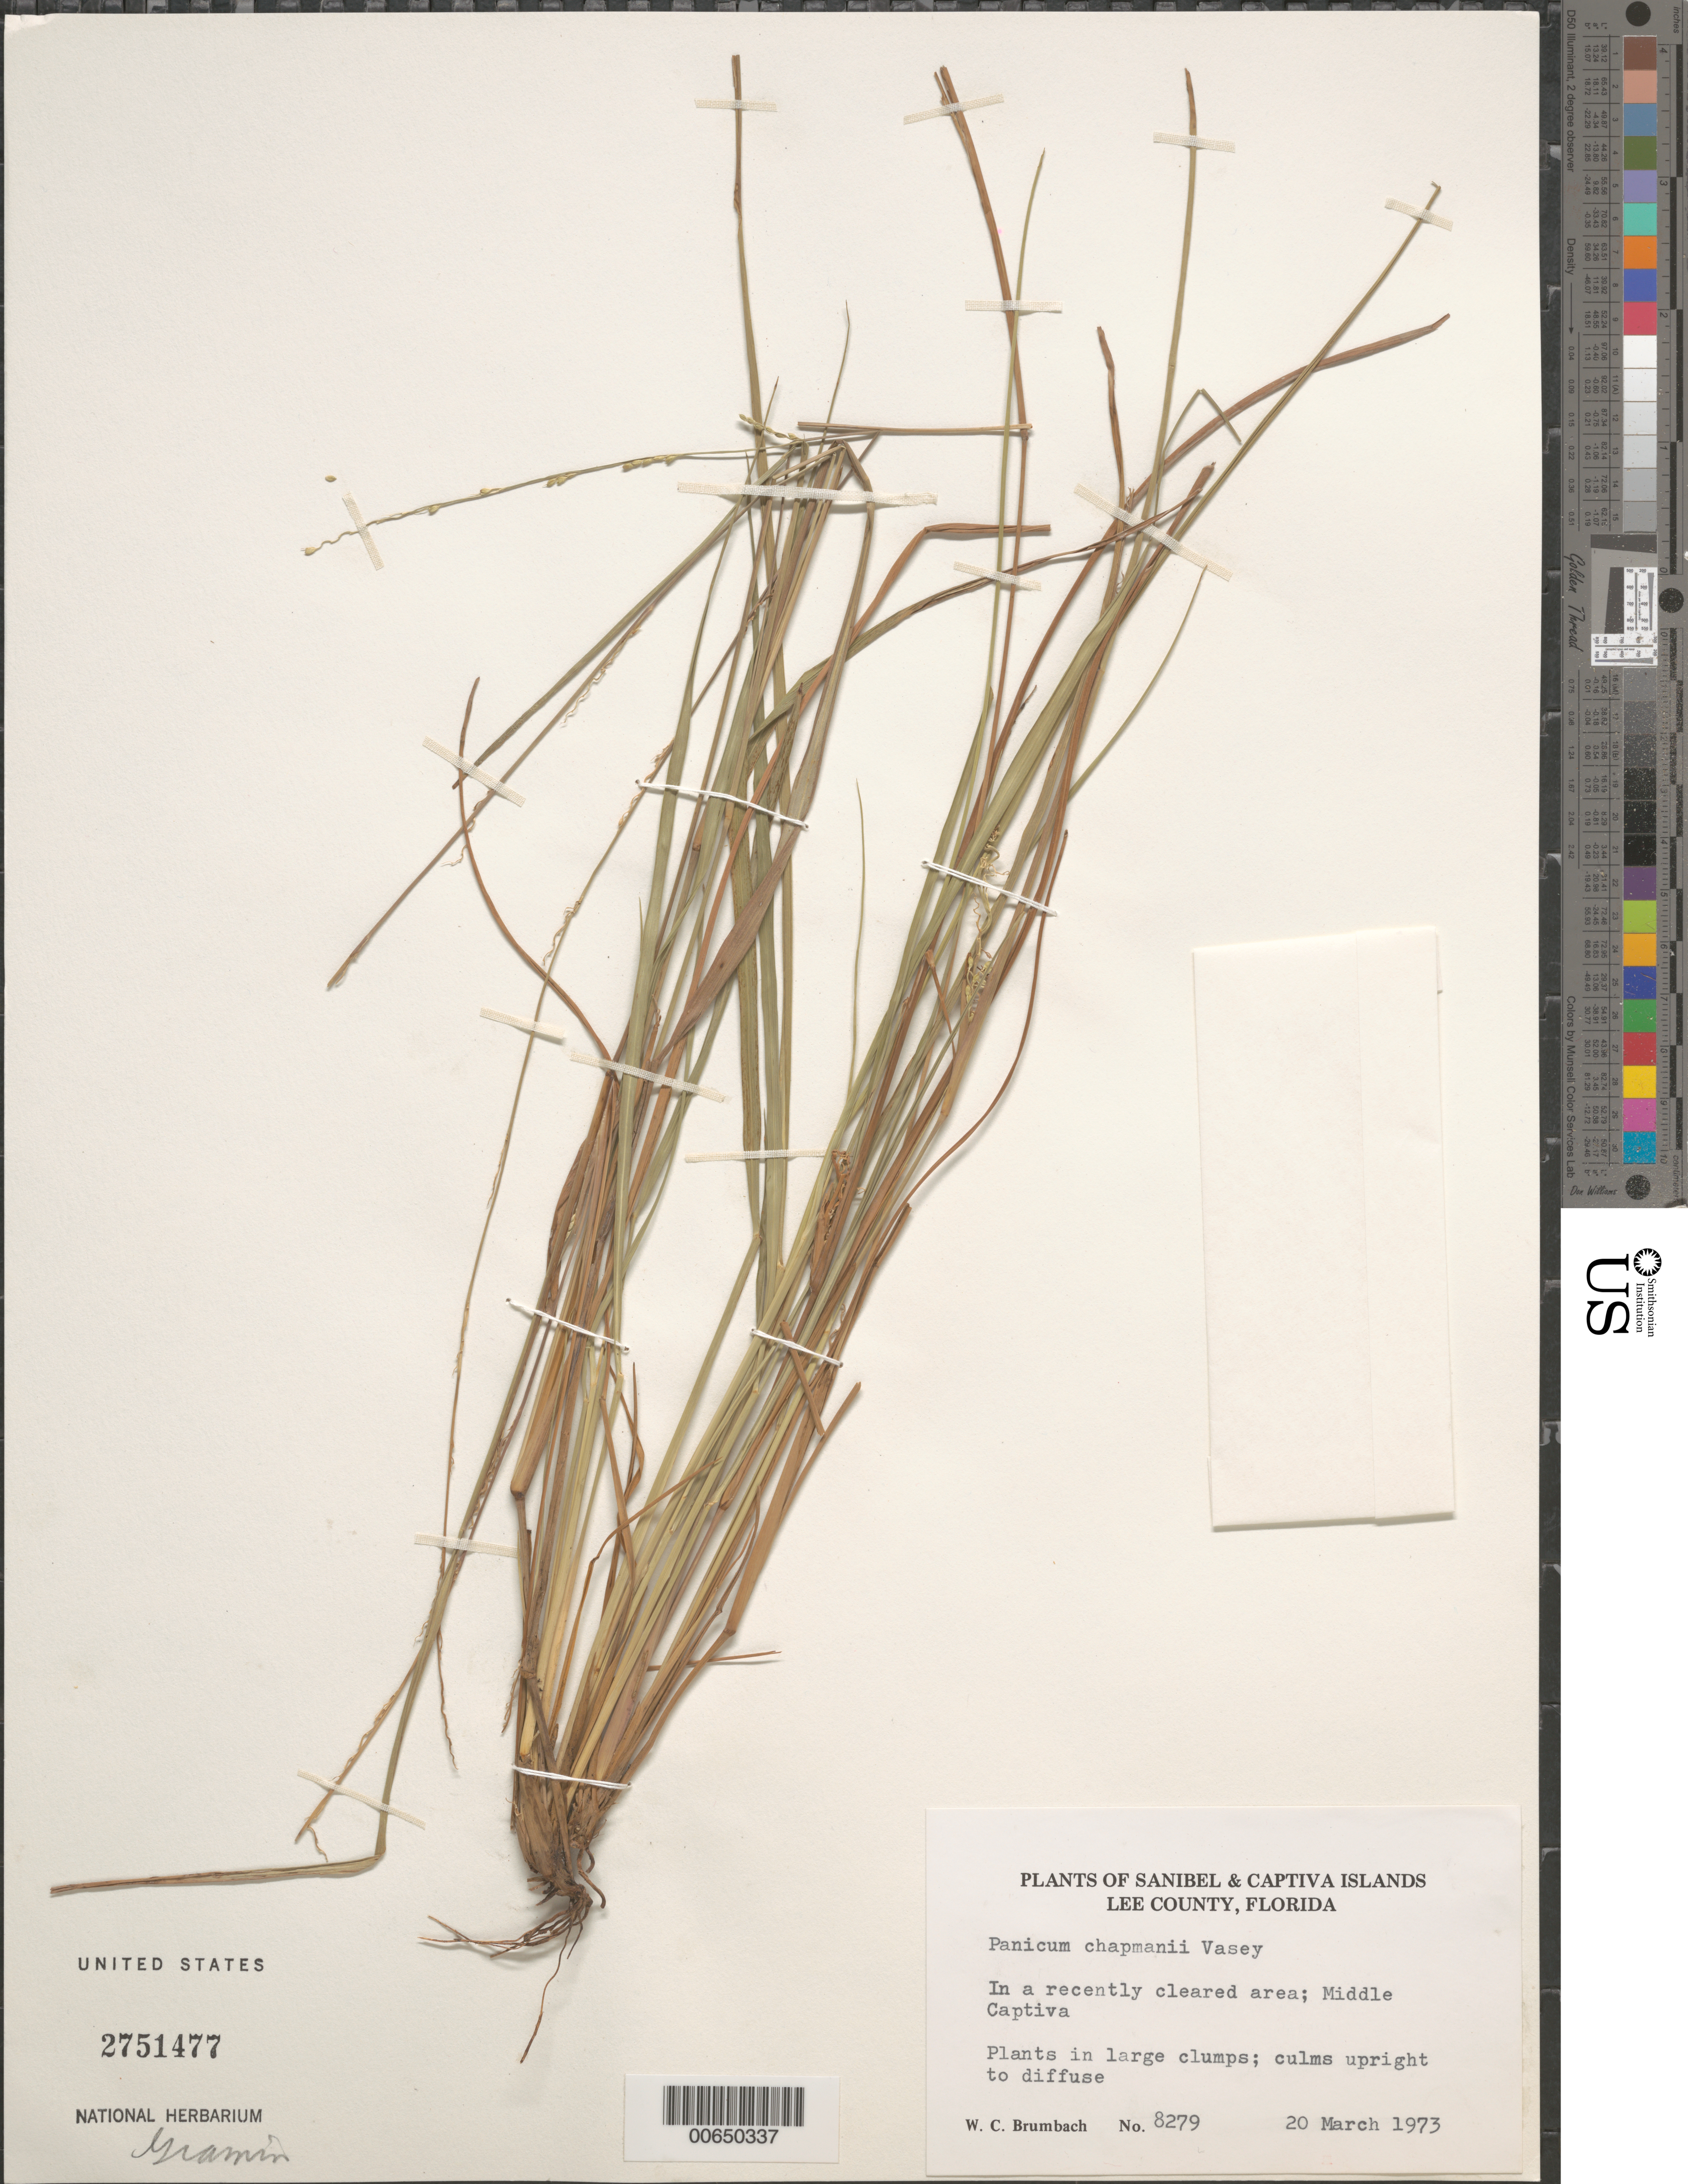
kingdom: Plantae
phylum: Tracheophyta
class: Liliopsida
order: Poales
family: Poaceae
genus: Panicum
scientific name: Panicum chapmanii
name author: Vasey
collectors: W. C. Brumbach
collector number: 8279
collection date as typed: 20 Mar 1973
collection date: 1973-03-20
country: United States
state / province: Florida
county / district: Lee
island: Captiva Island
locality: Middle Captiva Island.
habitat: In a recently cleared area.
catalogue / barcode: US 2751477